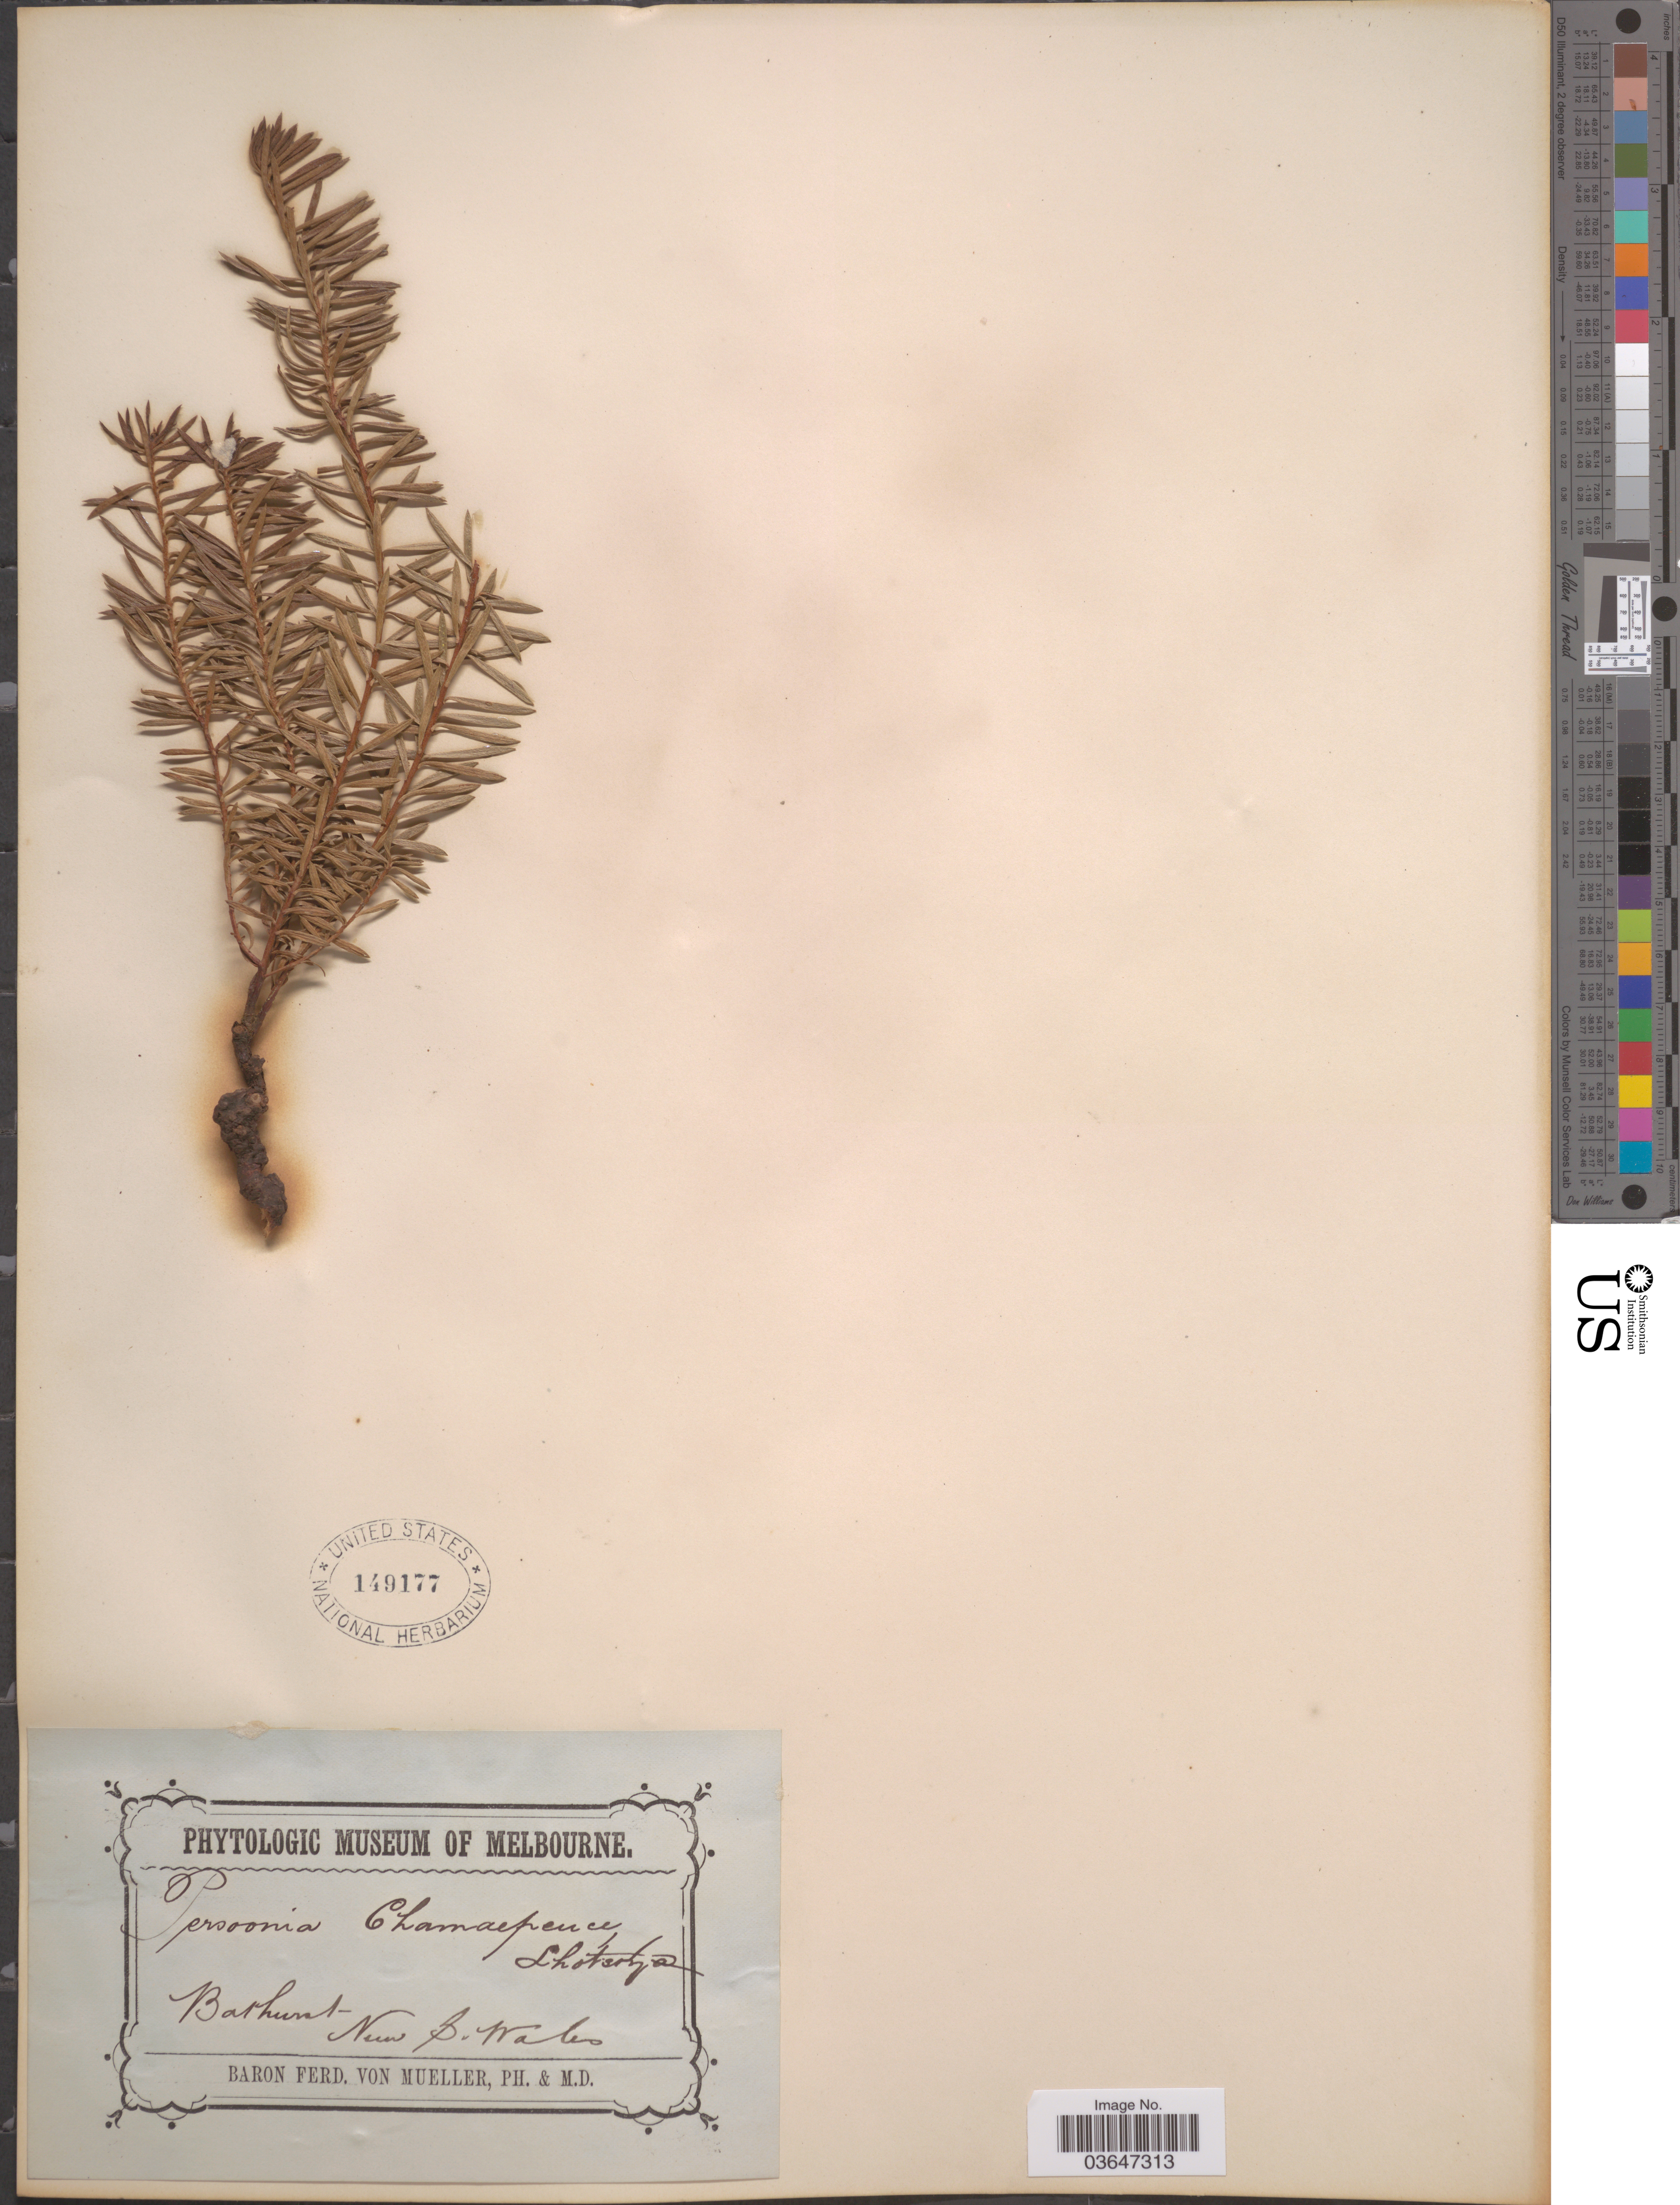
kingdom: Plantae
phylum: Tracheophyta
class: Magnoliopsida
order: Proteales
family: Proteaceae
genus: Persoonia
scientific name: Persoonia chamaepeuce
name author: Lhotsky ex Meisn.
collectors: F. Mueller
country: Australia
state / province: New South Wales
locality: Bathurst.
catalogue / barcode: US 149177